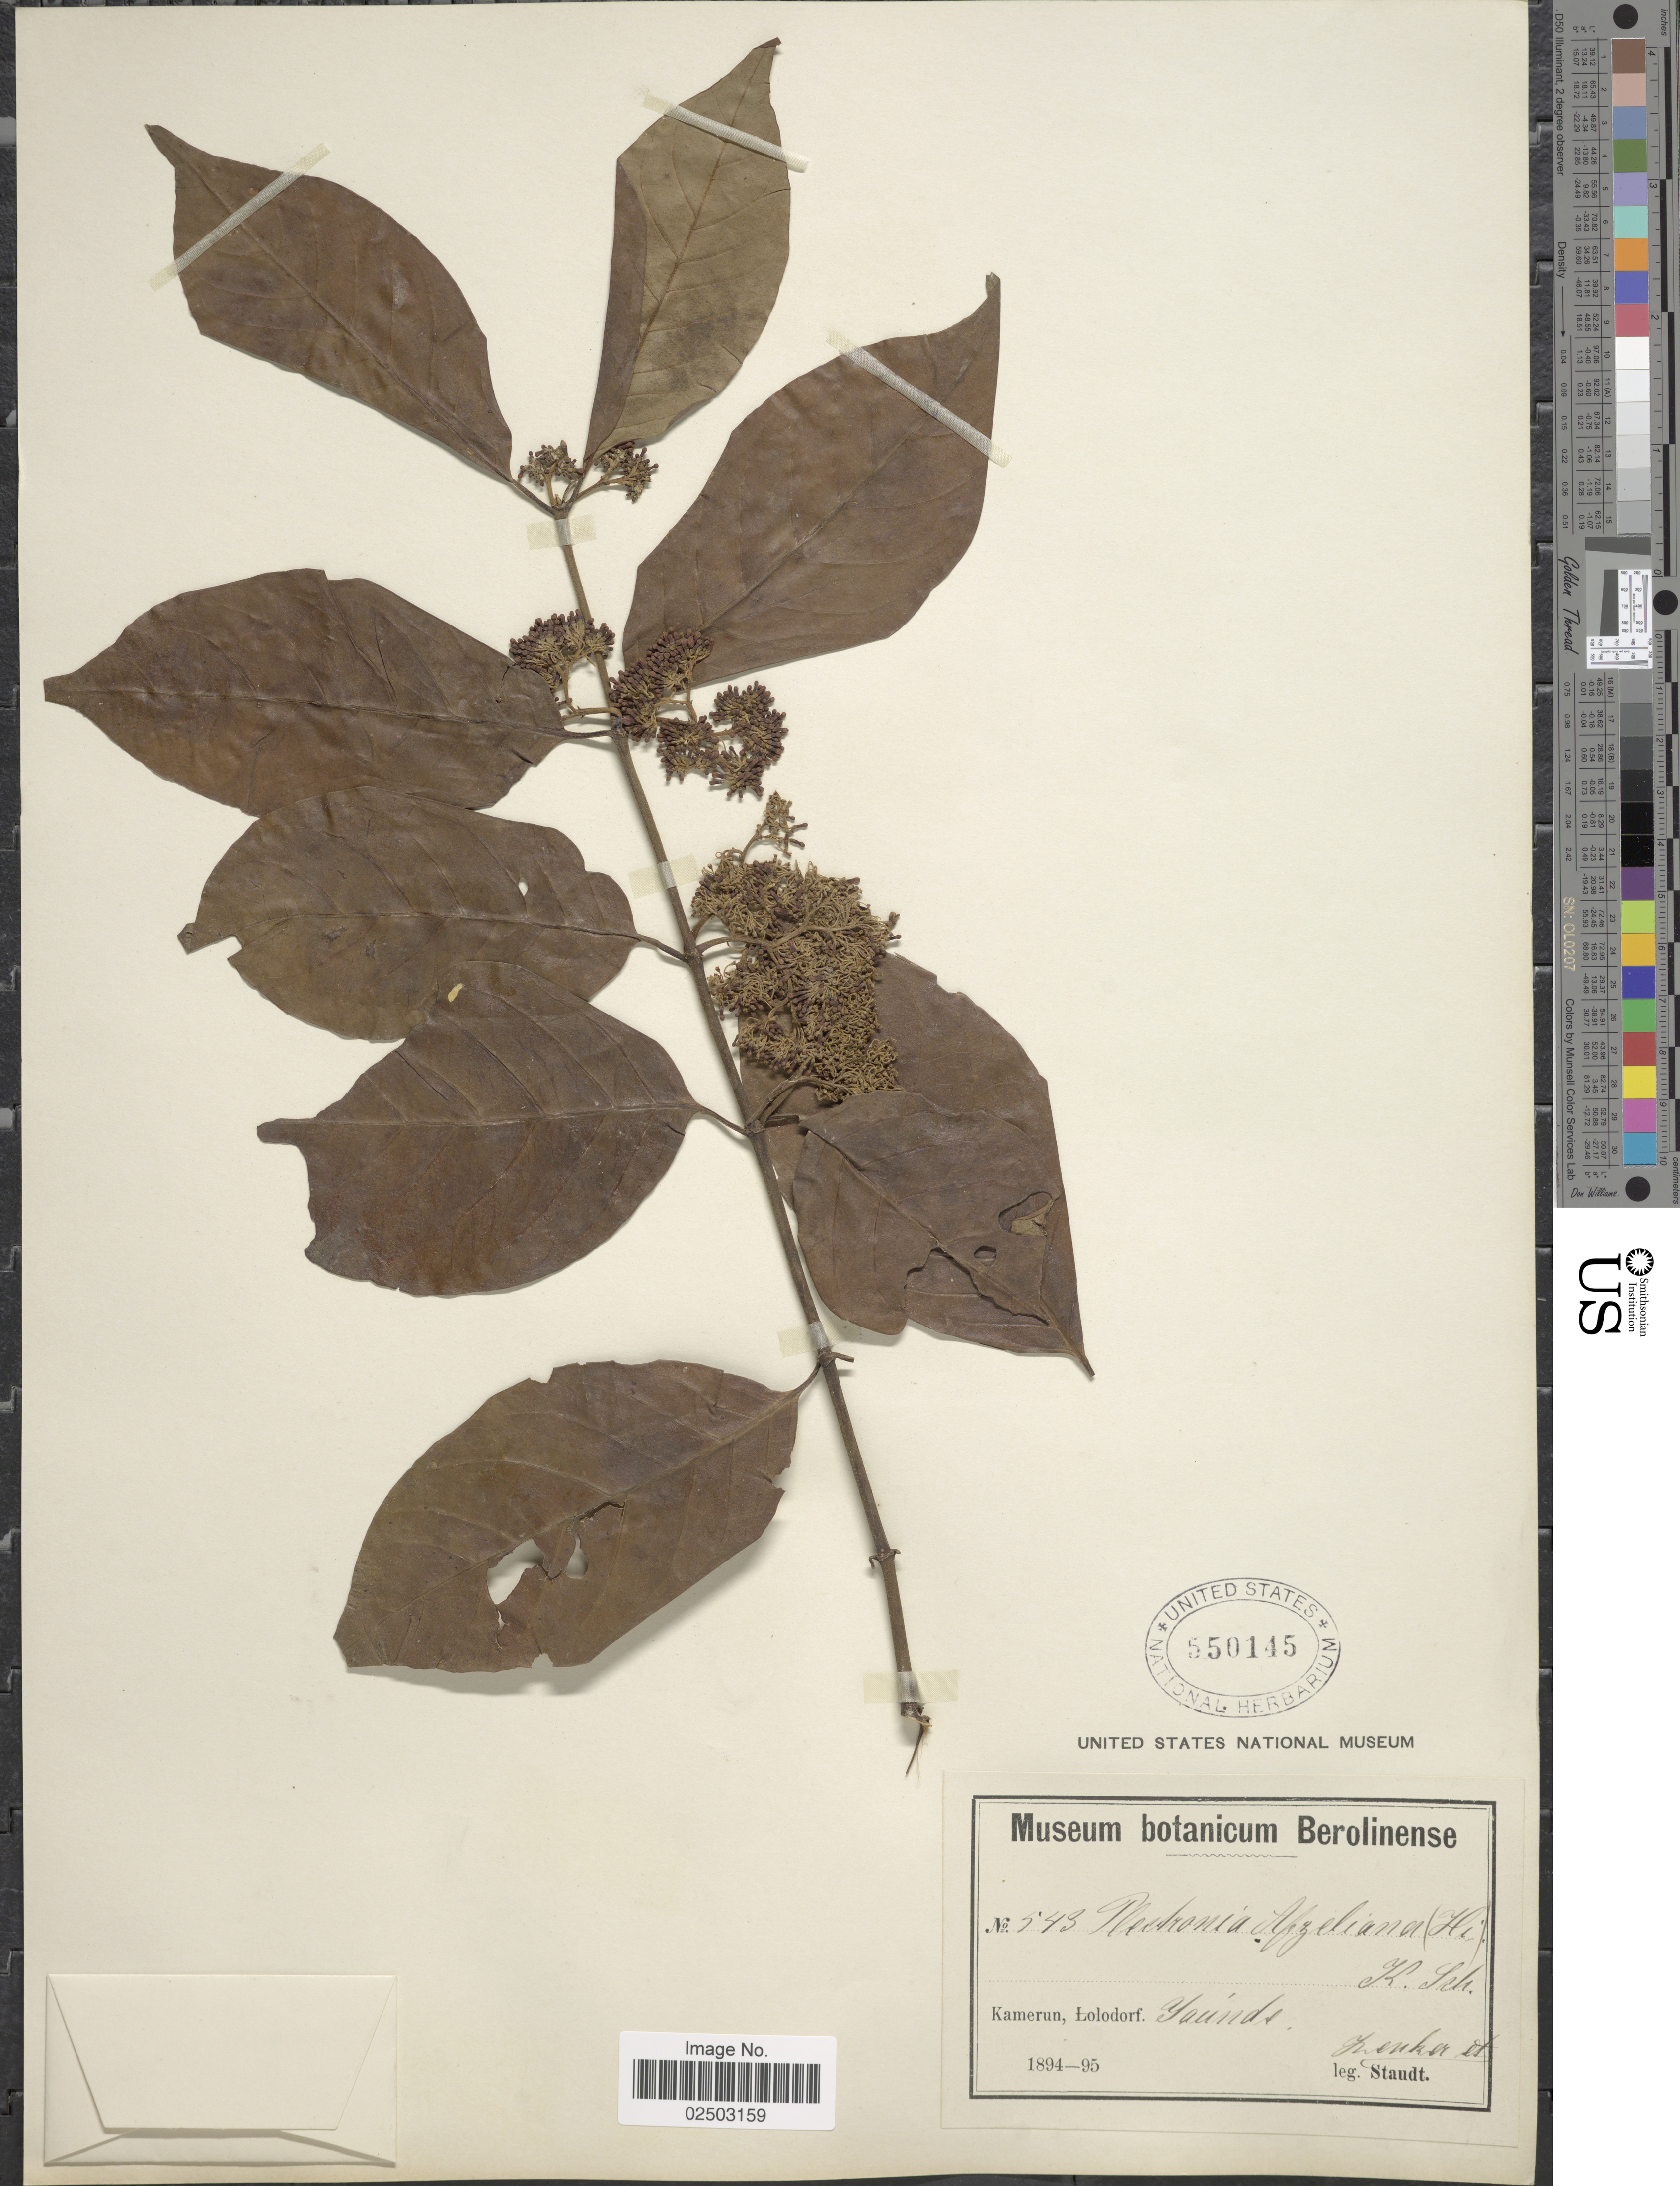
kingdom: Plantae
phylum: Tracheophyta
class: Magnoliopsida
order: Gentianales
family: Rubiaceae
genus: Canthium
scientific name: Canthium afzelianum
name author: Hiern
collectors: Zenker, -- & -. Staudt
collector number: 543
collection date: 1894/1895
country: Cameroon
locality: Kamerun, Yaunde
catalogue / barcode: US 550145